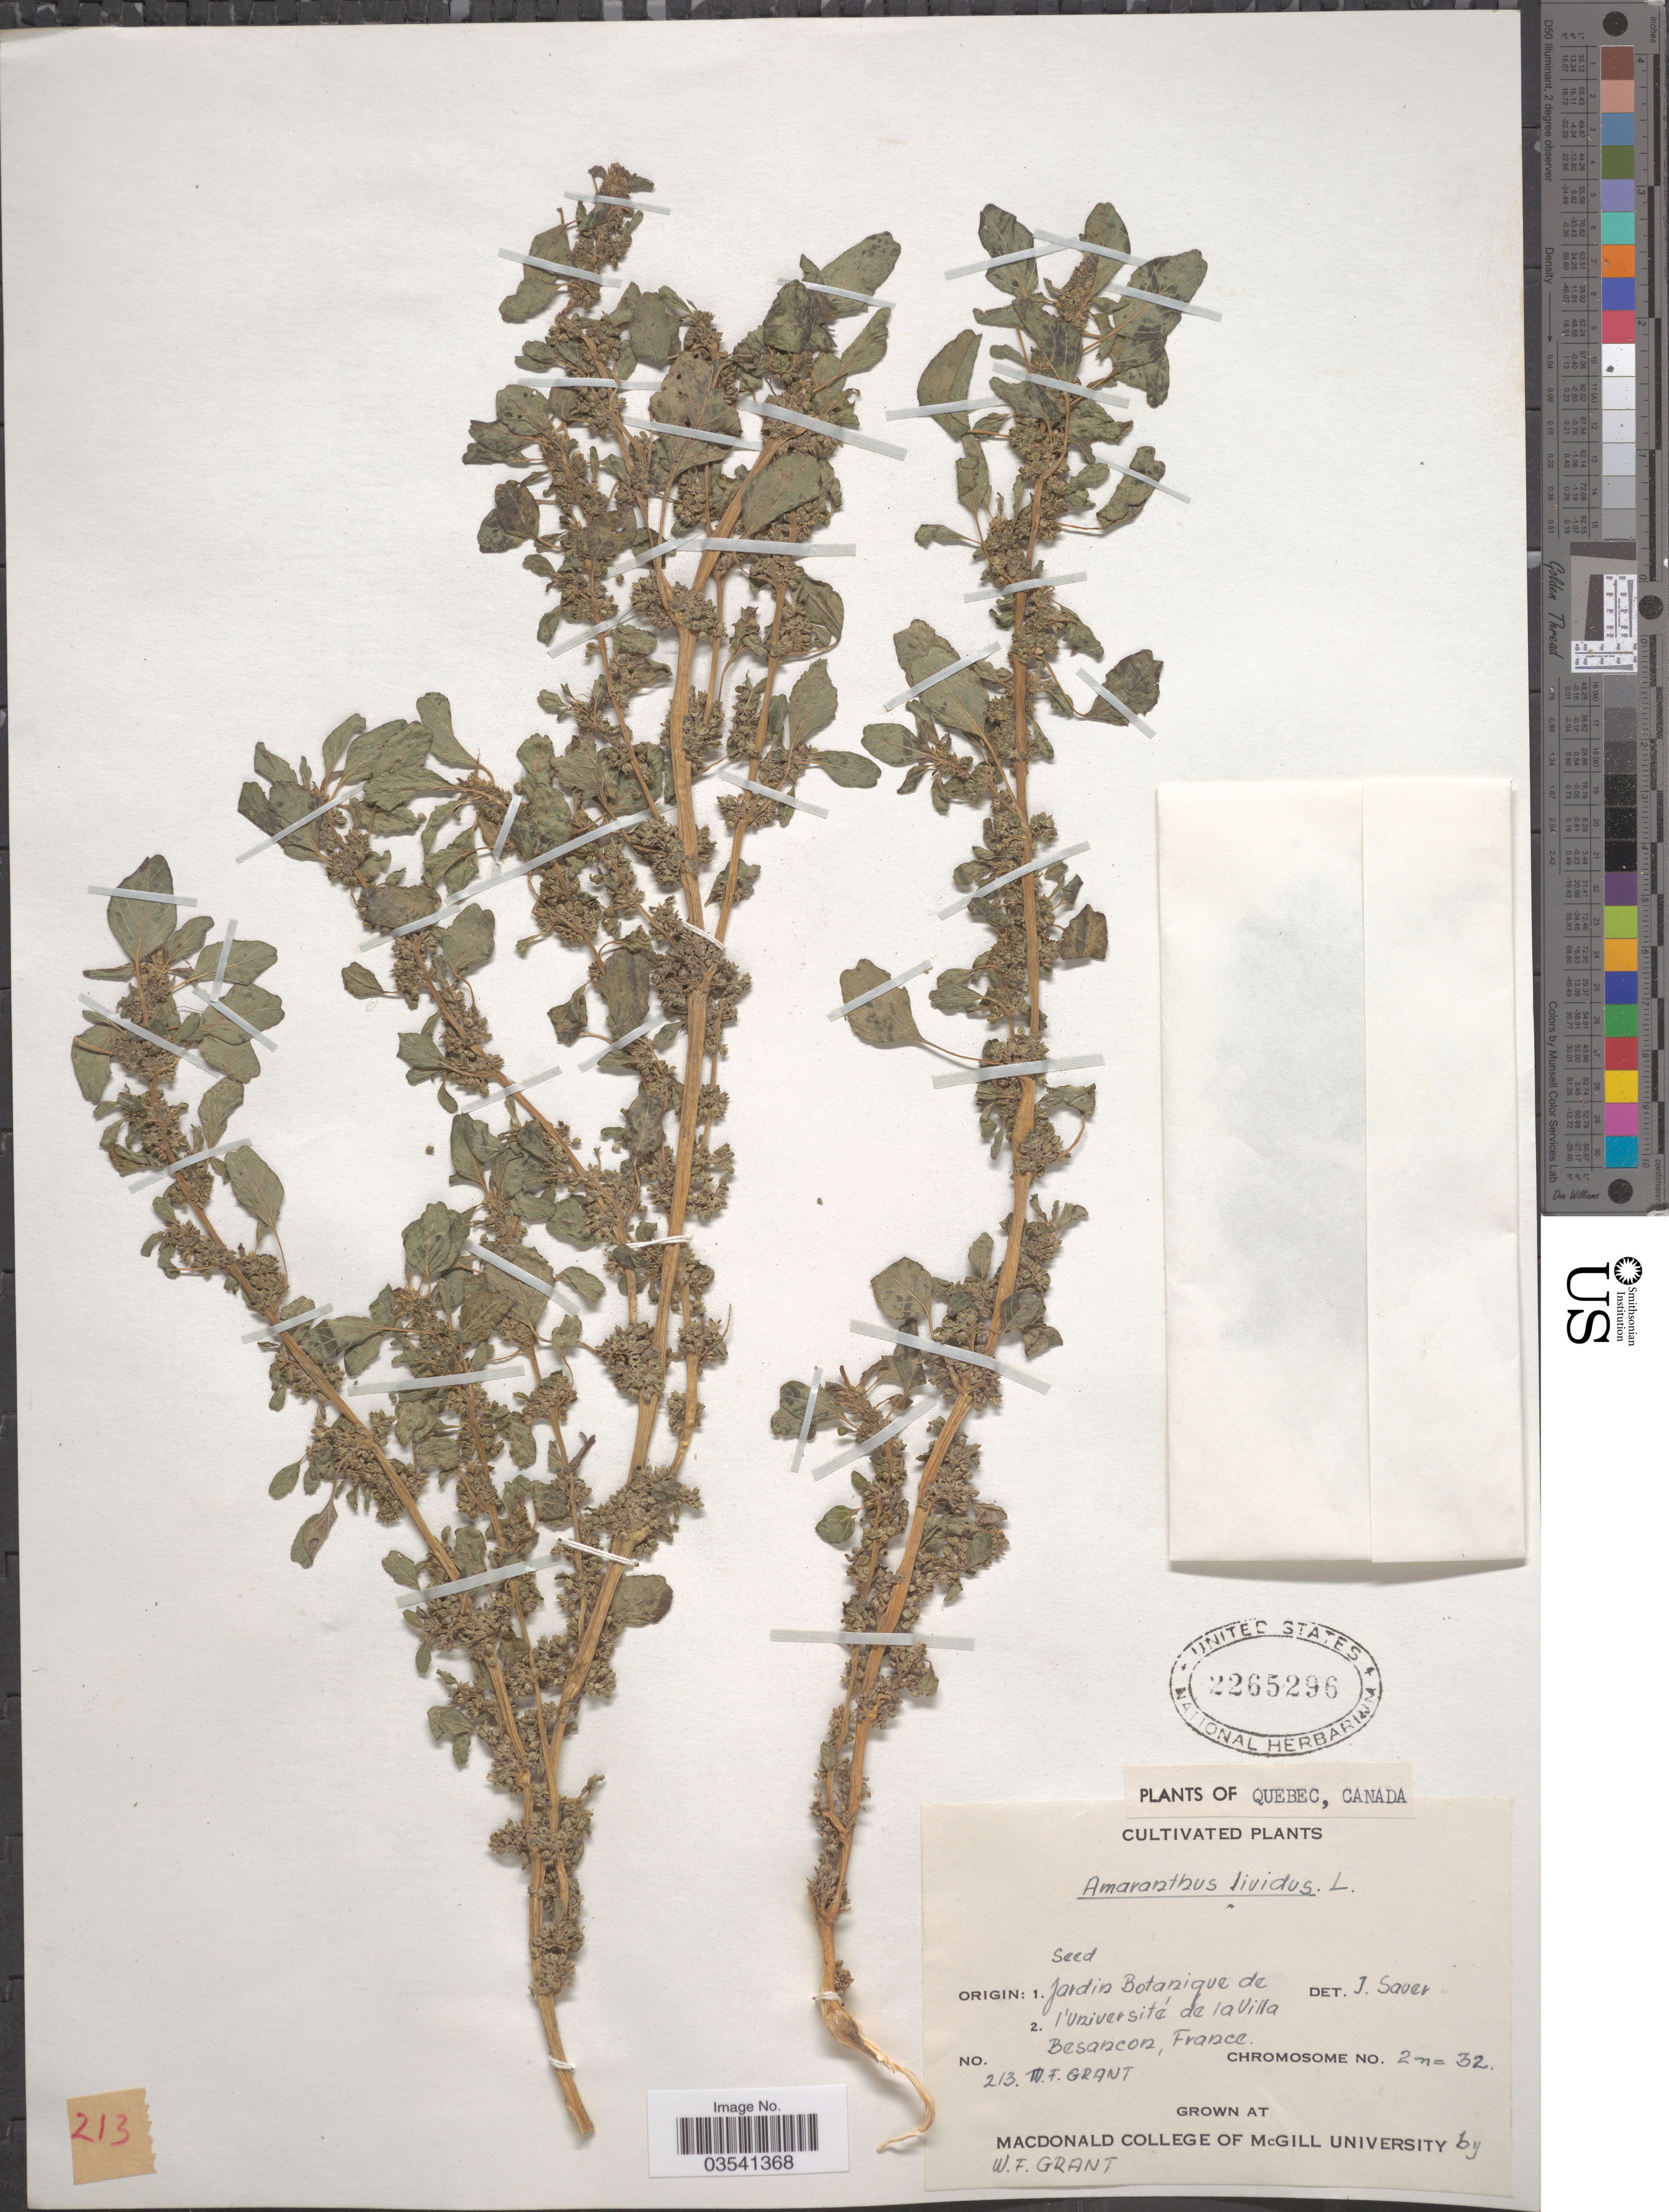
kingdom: Plantae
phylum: Tracheophyta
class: Magnoliopsida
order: Caryophyllales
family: Amaranthaceae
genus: Amaranthus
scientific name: Amaranthus lividus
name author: L.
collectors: W. Grant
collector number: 213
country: Canada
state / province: Quebec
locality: Grown at MacDonald College of McGill University.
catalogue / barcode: US 2265296